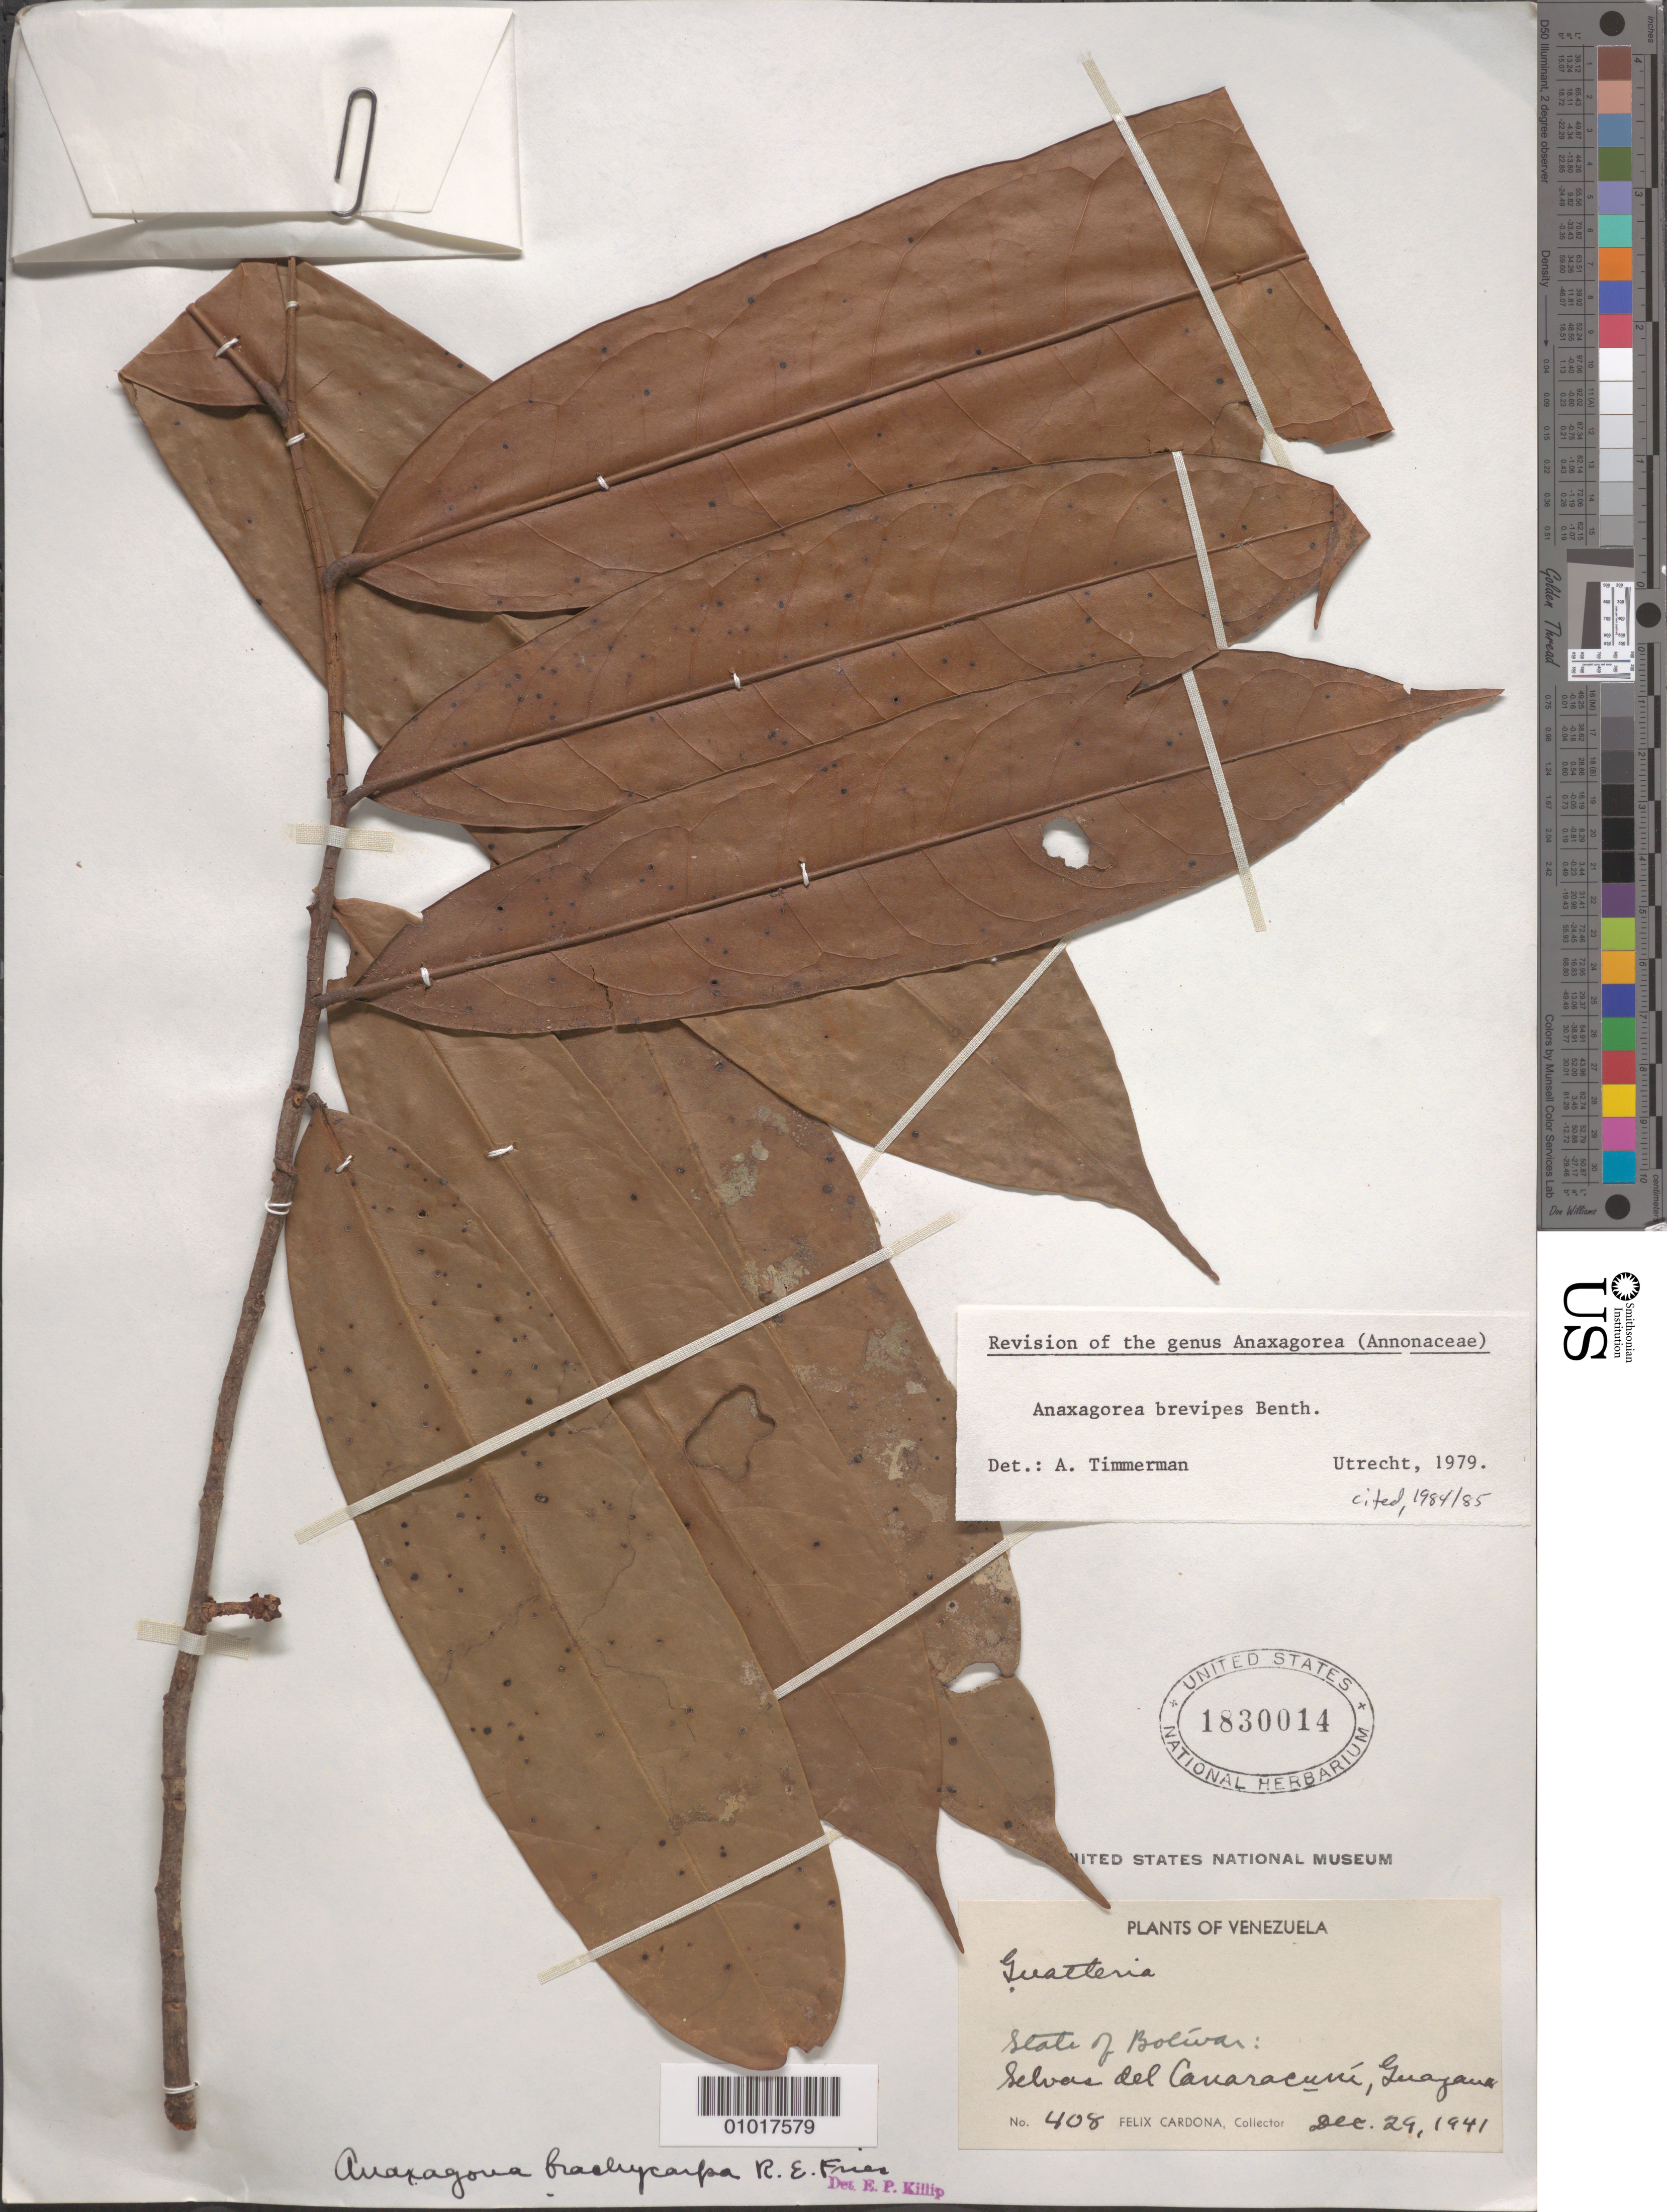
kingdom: Plantae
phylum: Tracheophyta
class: Magnoliopsida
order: Magnoliales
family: Annonaceae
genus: Anaxagorea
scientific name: Anaxagorea brevipes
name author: Benth.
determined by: Timmerman, A.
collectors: F. Cardona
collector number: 408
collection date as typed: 29-Dec-41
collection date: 1941-12-29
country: Venezuela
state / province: Bolívar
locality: Selvas des Cavaracuní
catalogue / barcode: US 1830014